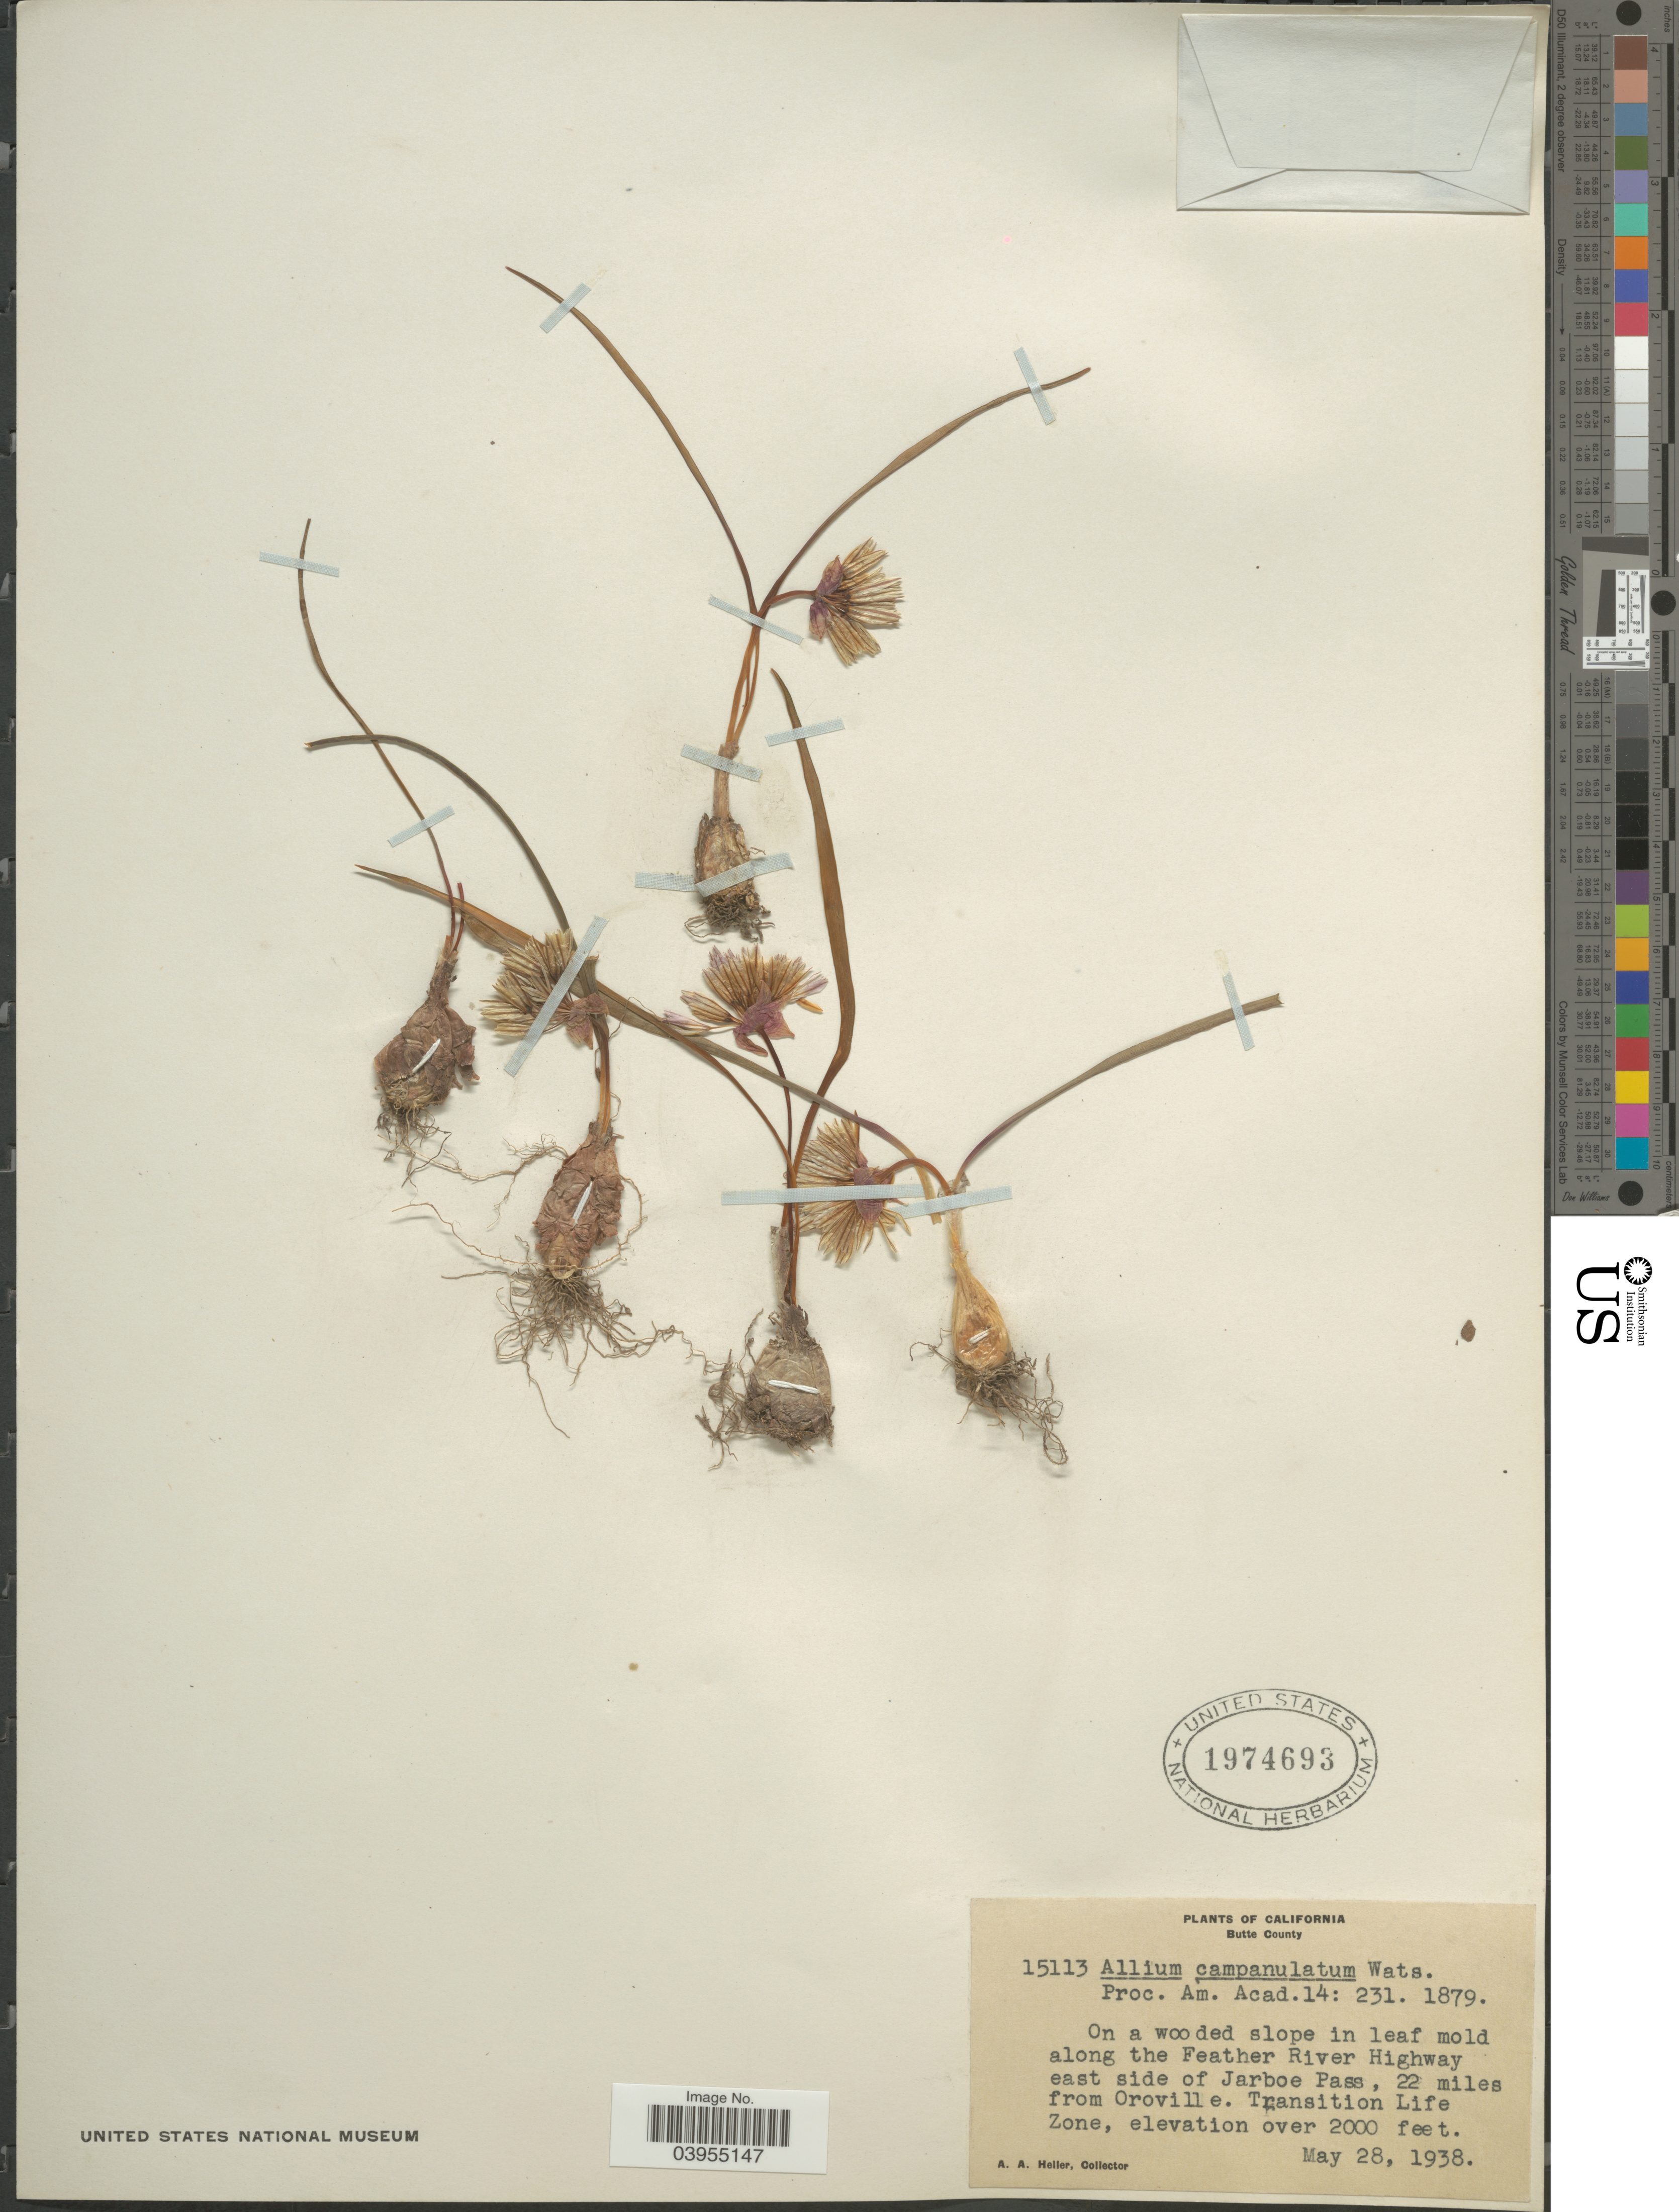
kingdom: Plantae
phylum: Tracheophyta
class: Liliopsida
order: Asparagales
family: Amaryllidaceae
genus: Allium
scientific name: Allium campanulatum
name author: S. Watson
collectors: A. A. Heller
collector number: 15113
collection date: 1938-05-28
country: United States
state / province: California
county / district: Butte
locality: Butte County. On a wooded slope in leaf mold along the Feather River Highway east side of Jarboe Pass, 22 miles from Oroville. Transition Life Zone.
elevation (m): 610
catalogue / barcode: US 1974693